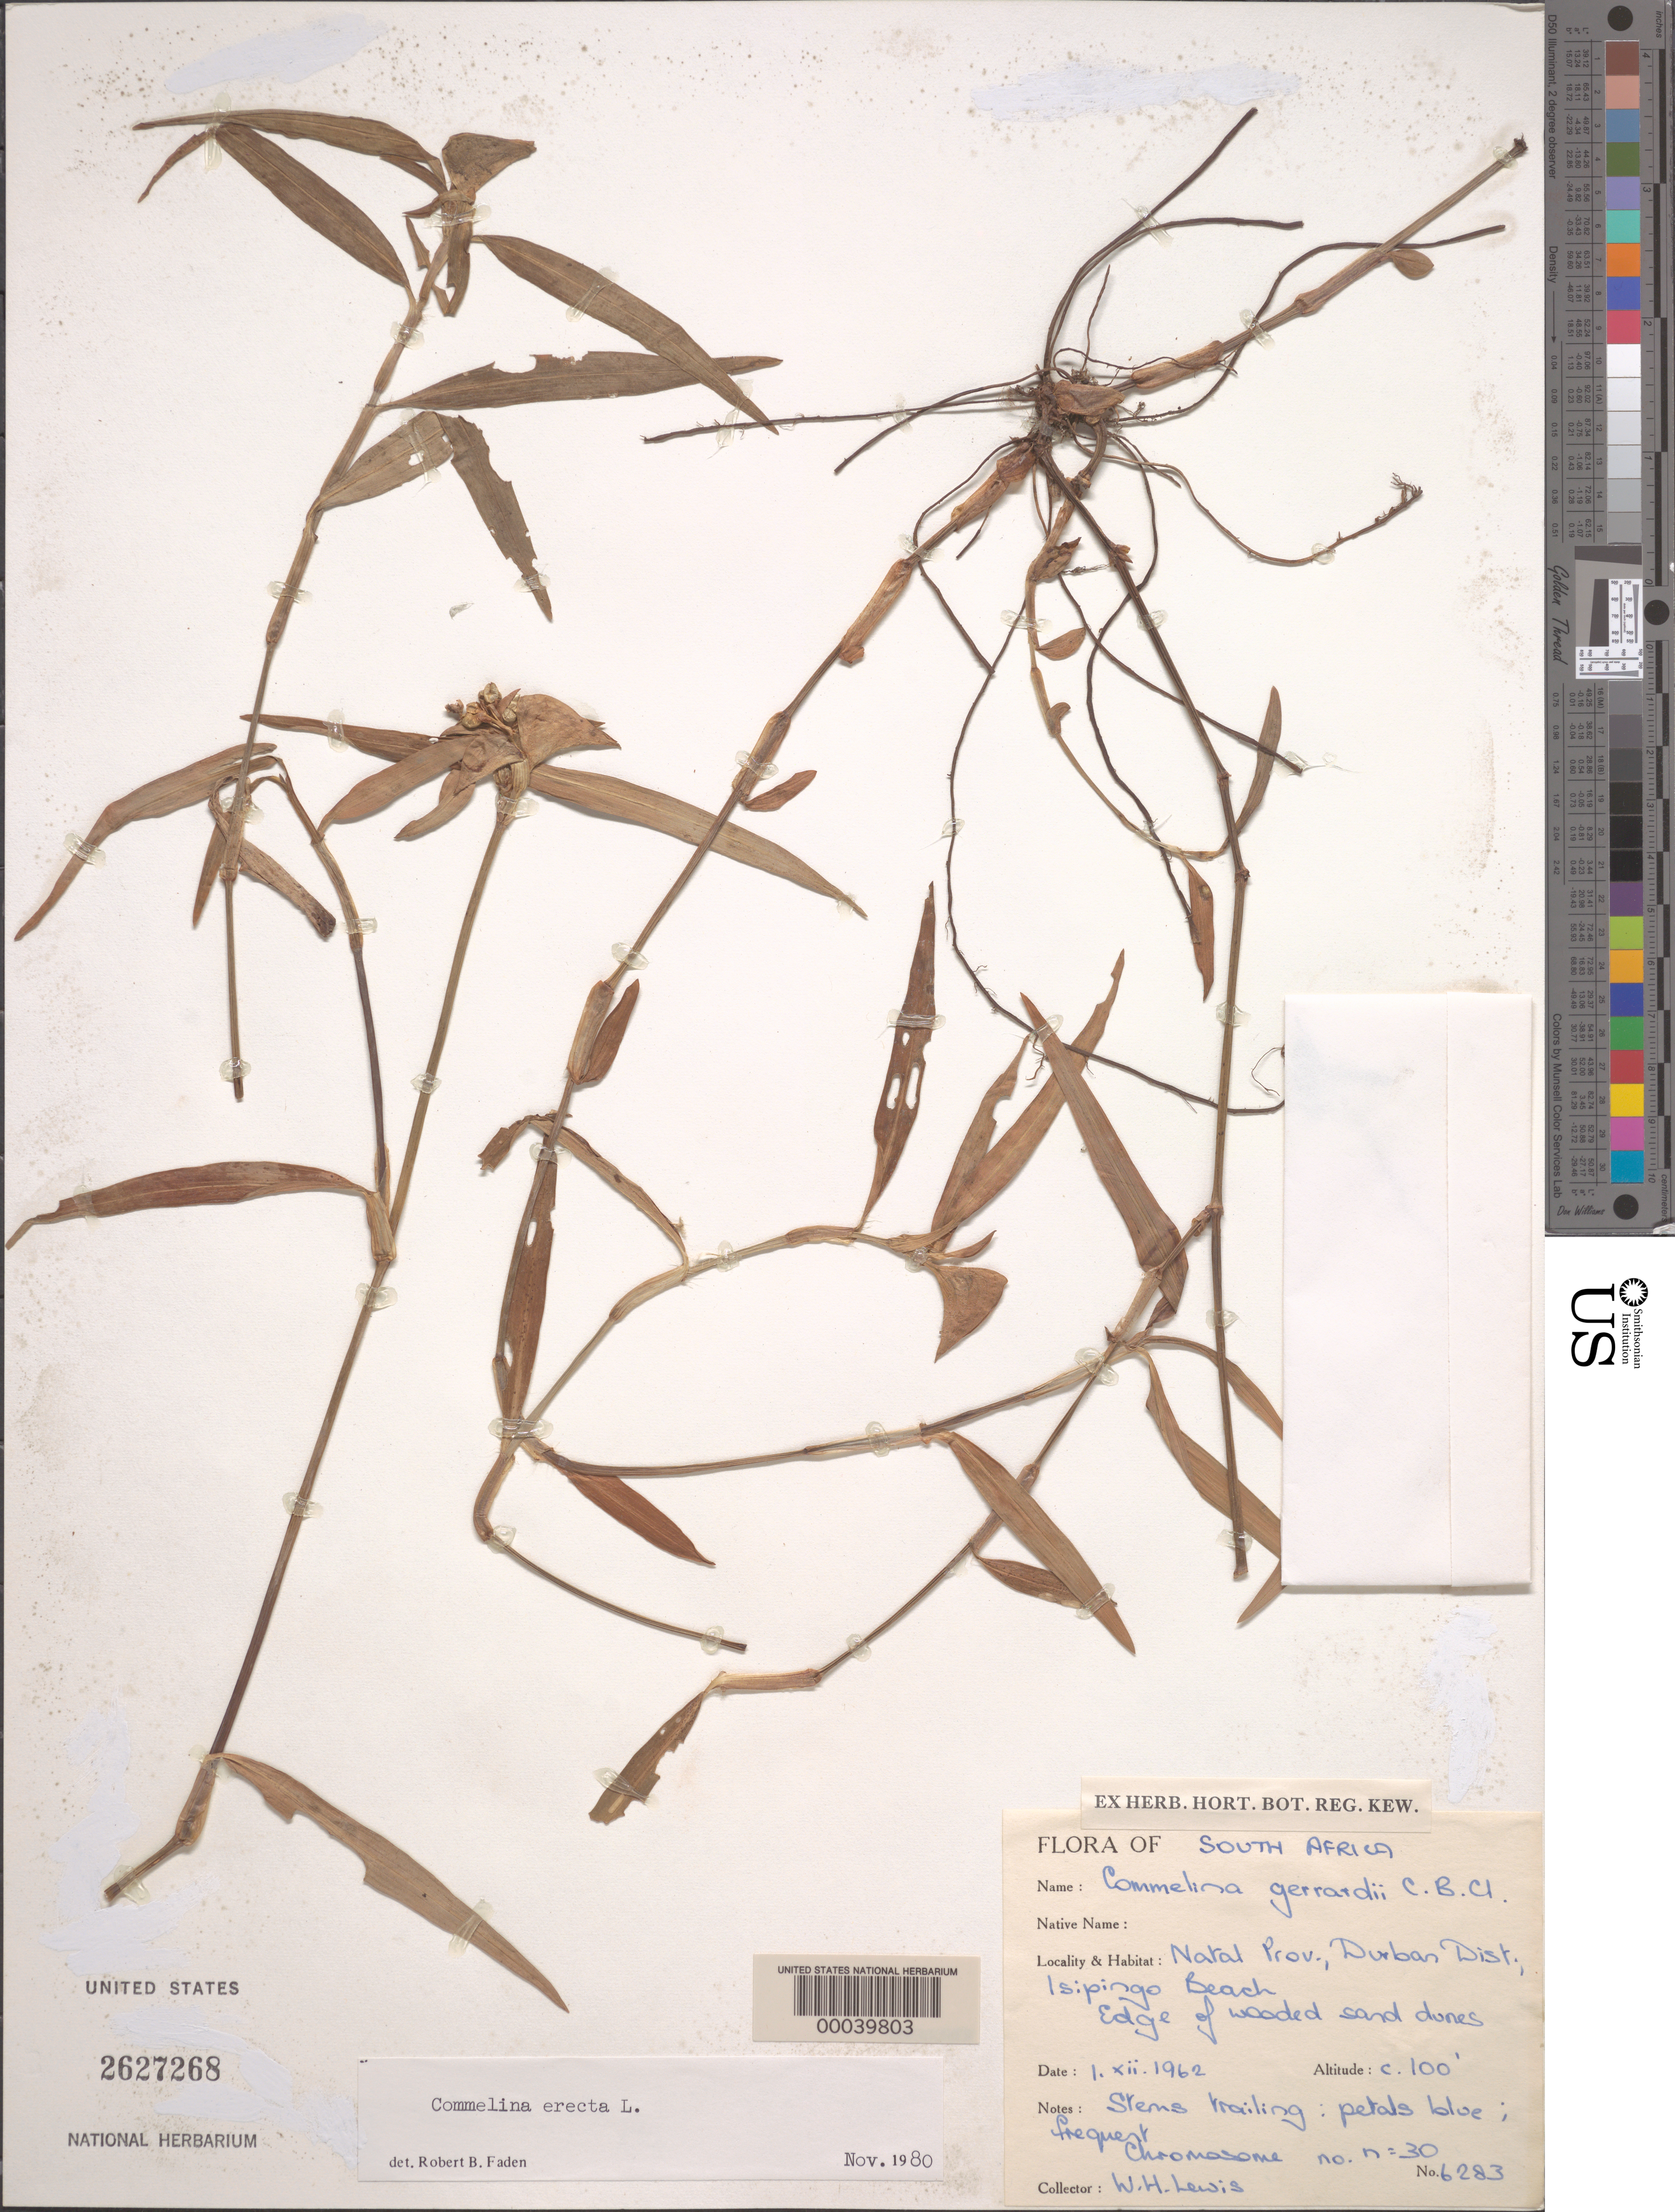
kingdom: Plantae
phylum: Tracheophyta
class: Liliopsida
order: Commelinales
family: Commelinaceae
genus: Commelina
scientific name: Commelina erecta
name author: L.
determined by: Faden, Robert B., (US), Smithsonian Institution - National Museum of Natural History (UNITED STATES)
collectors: W. H. Lewis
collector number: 6283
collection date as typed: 01 Dec 1962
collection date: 1962-12-01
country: South Africa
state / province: KwaZulu-Natal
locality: Isipingo beach. Durban Dist.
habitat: Edge of wooded sand dunes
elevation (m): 31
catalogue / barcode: US 2627268